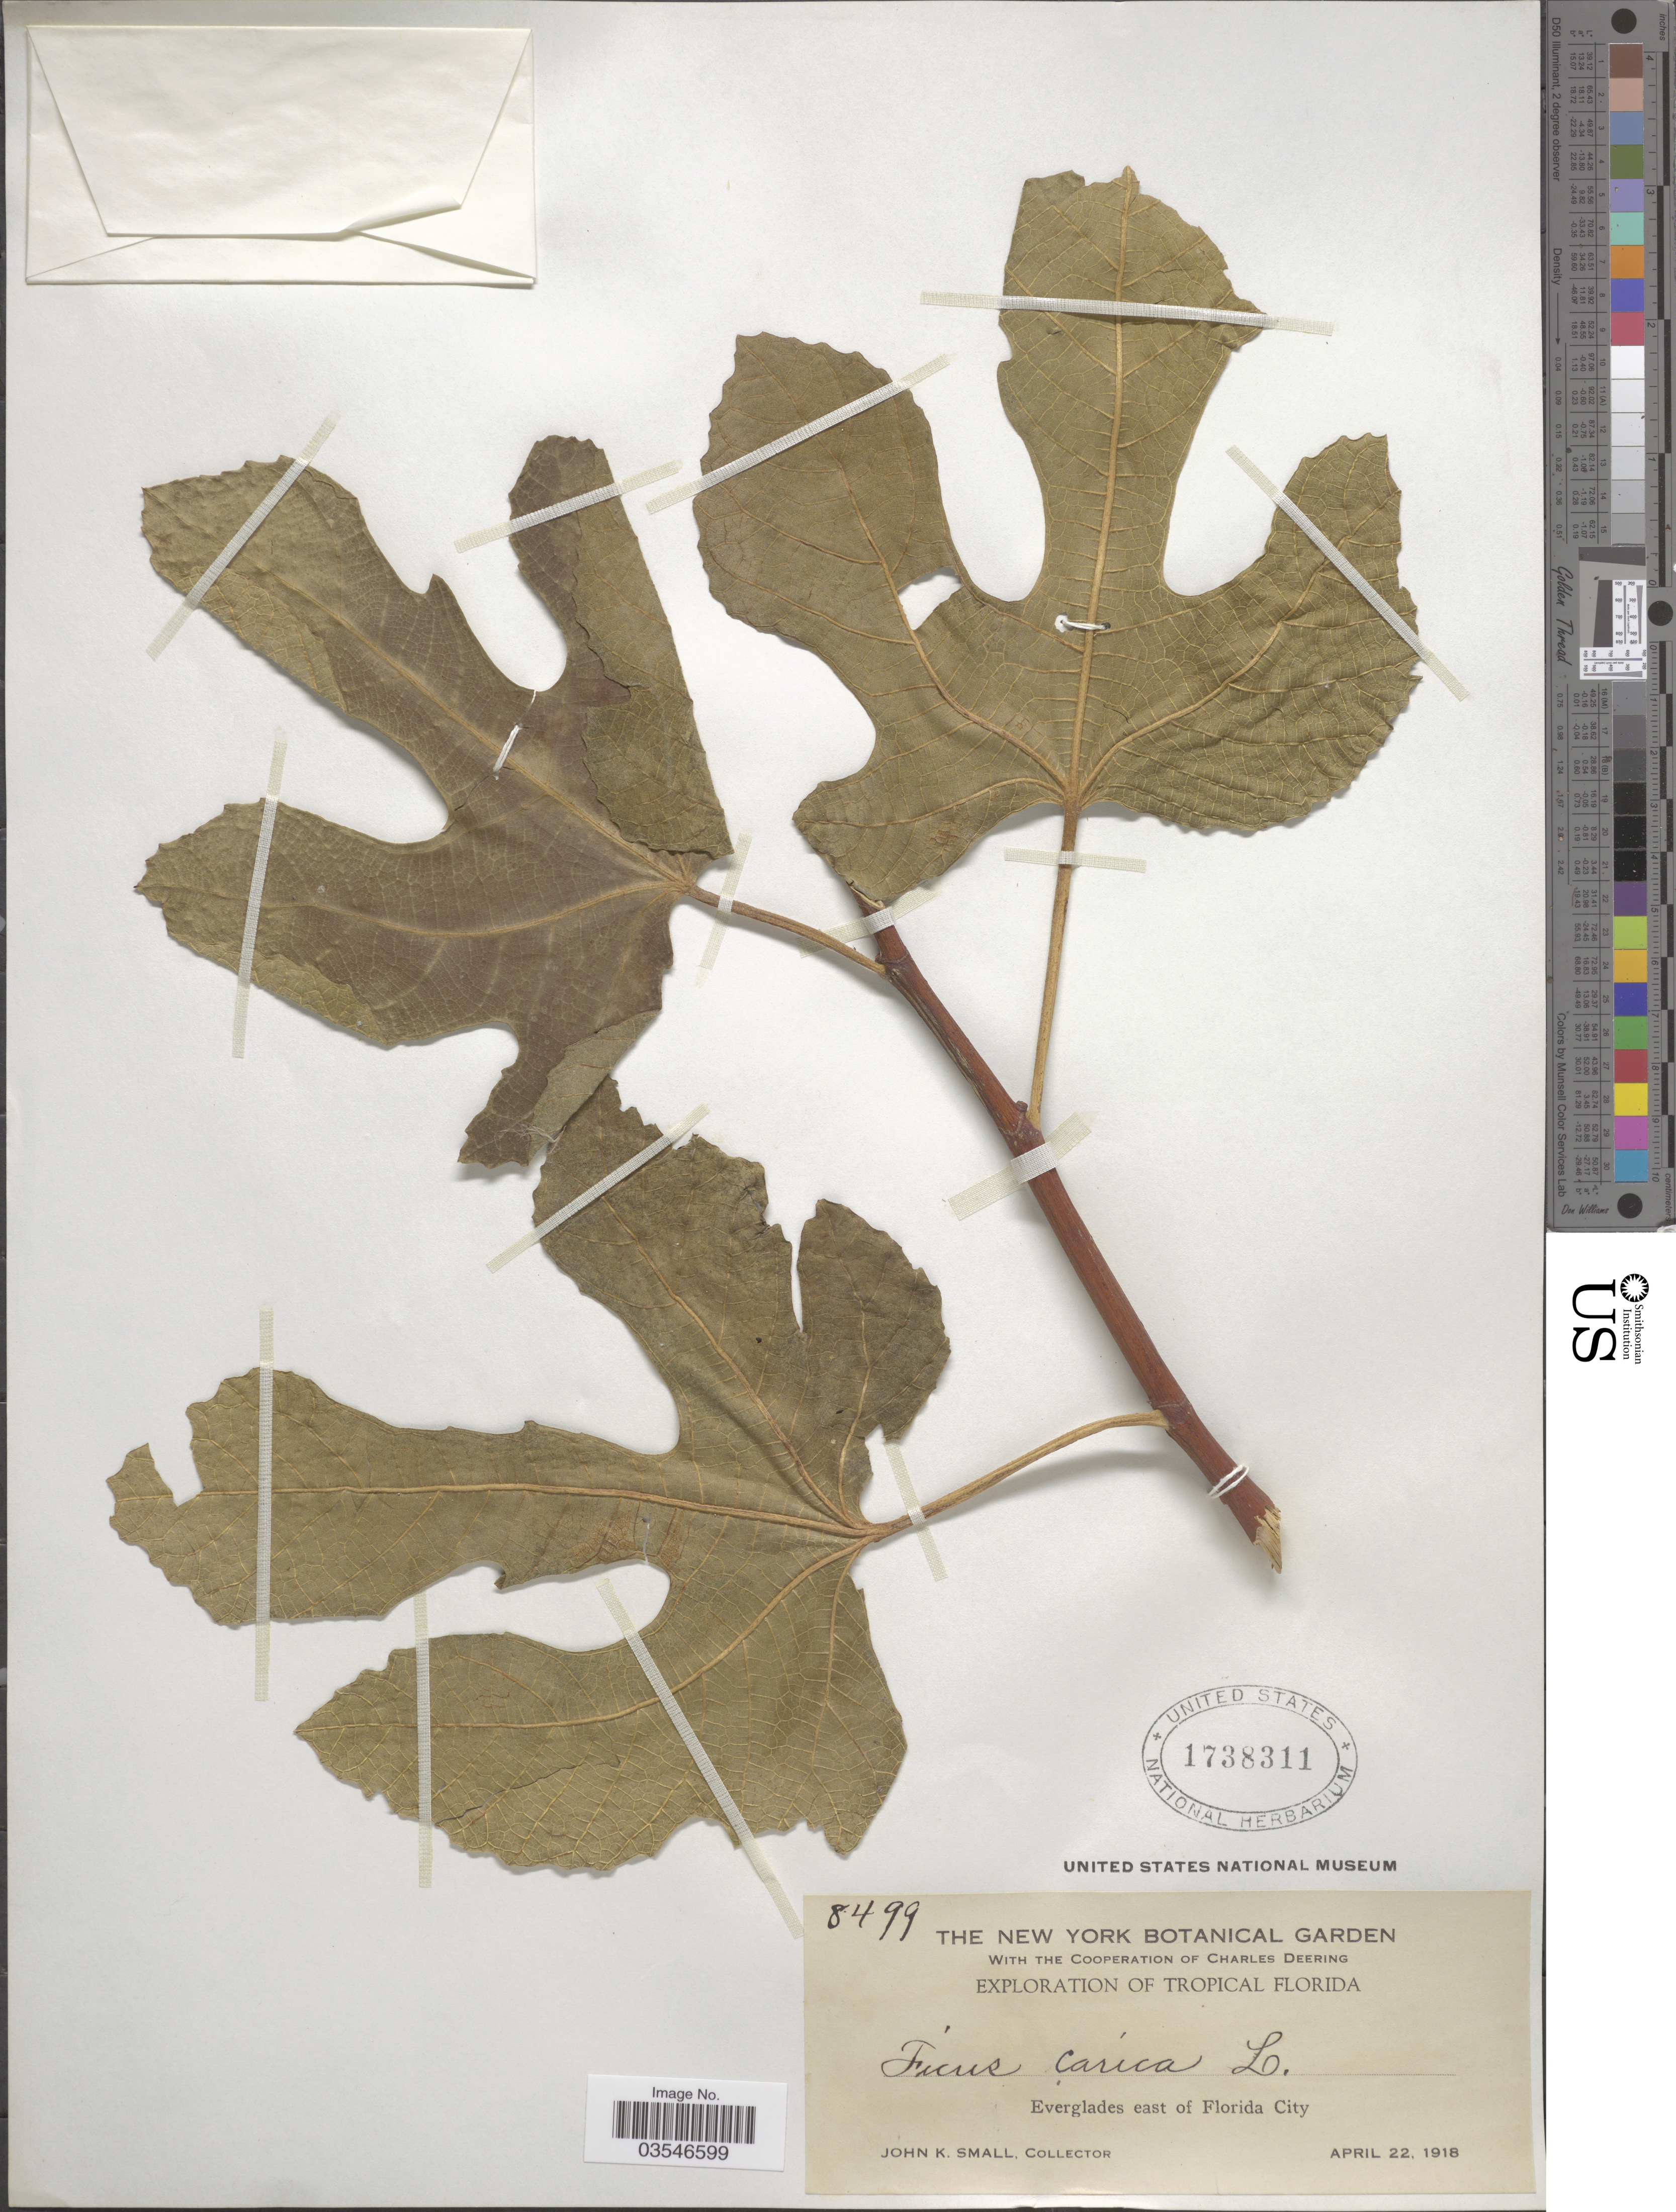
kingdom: Plantae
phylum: Tracheophyta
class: Magnoliopsida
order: Rosales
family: Moraceae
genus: Ficus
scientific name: Ficus carica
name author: L.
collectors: J. K. Small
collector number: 8499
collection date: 1918-04-22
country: United States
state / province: Florida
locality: Tropical Florida. Everglades east of Florida City.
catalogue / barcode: US 1738311